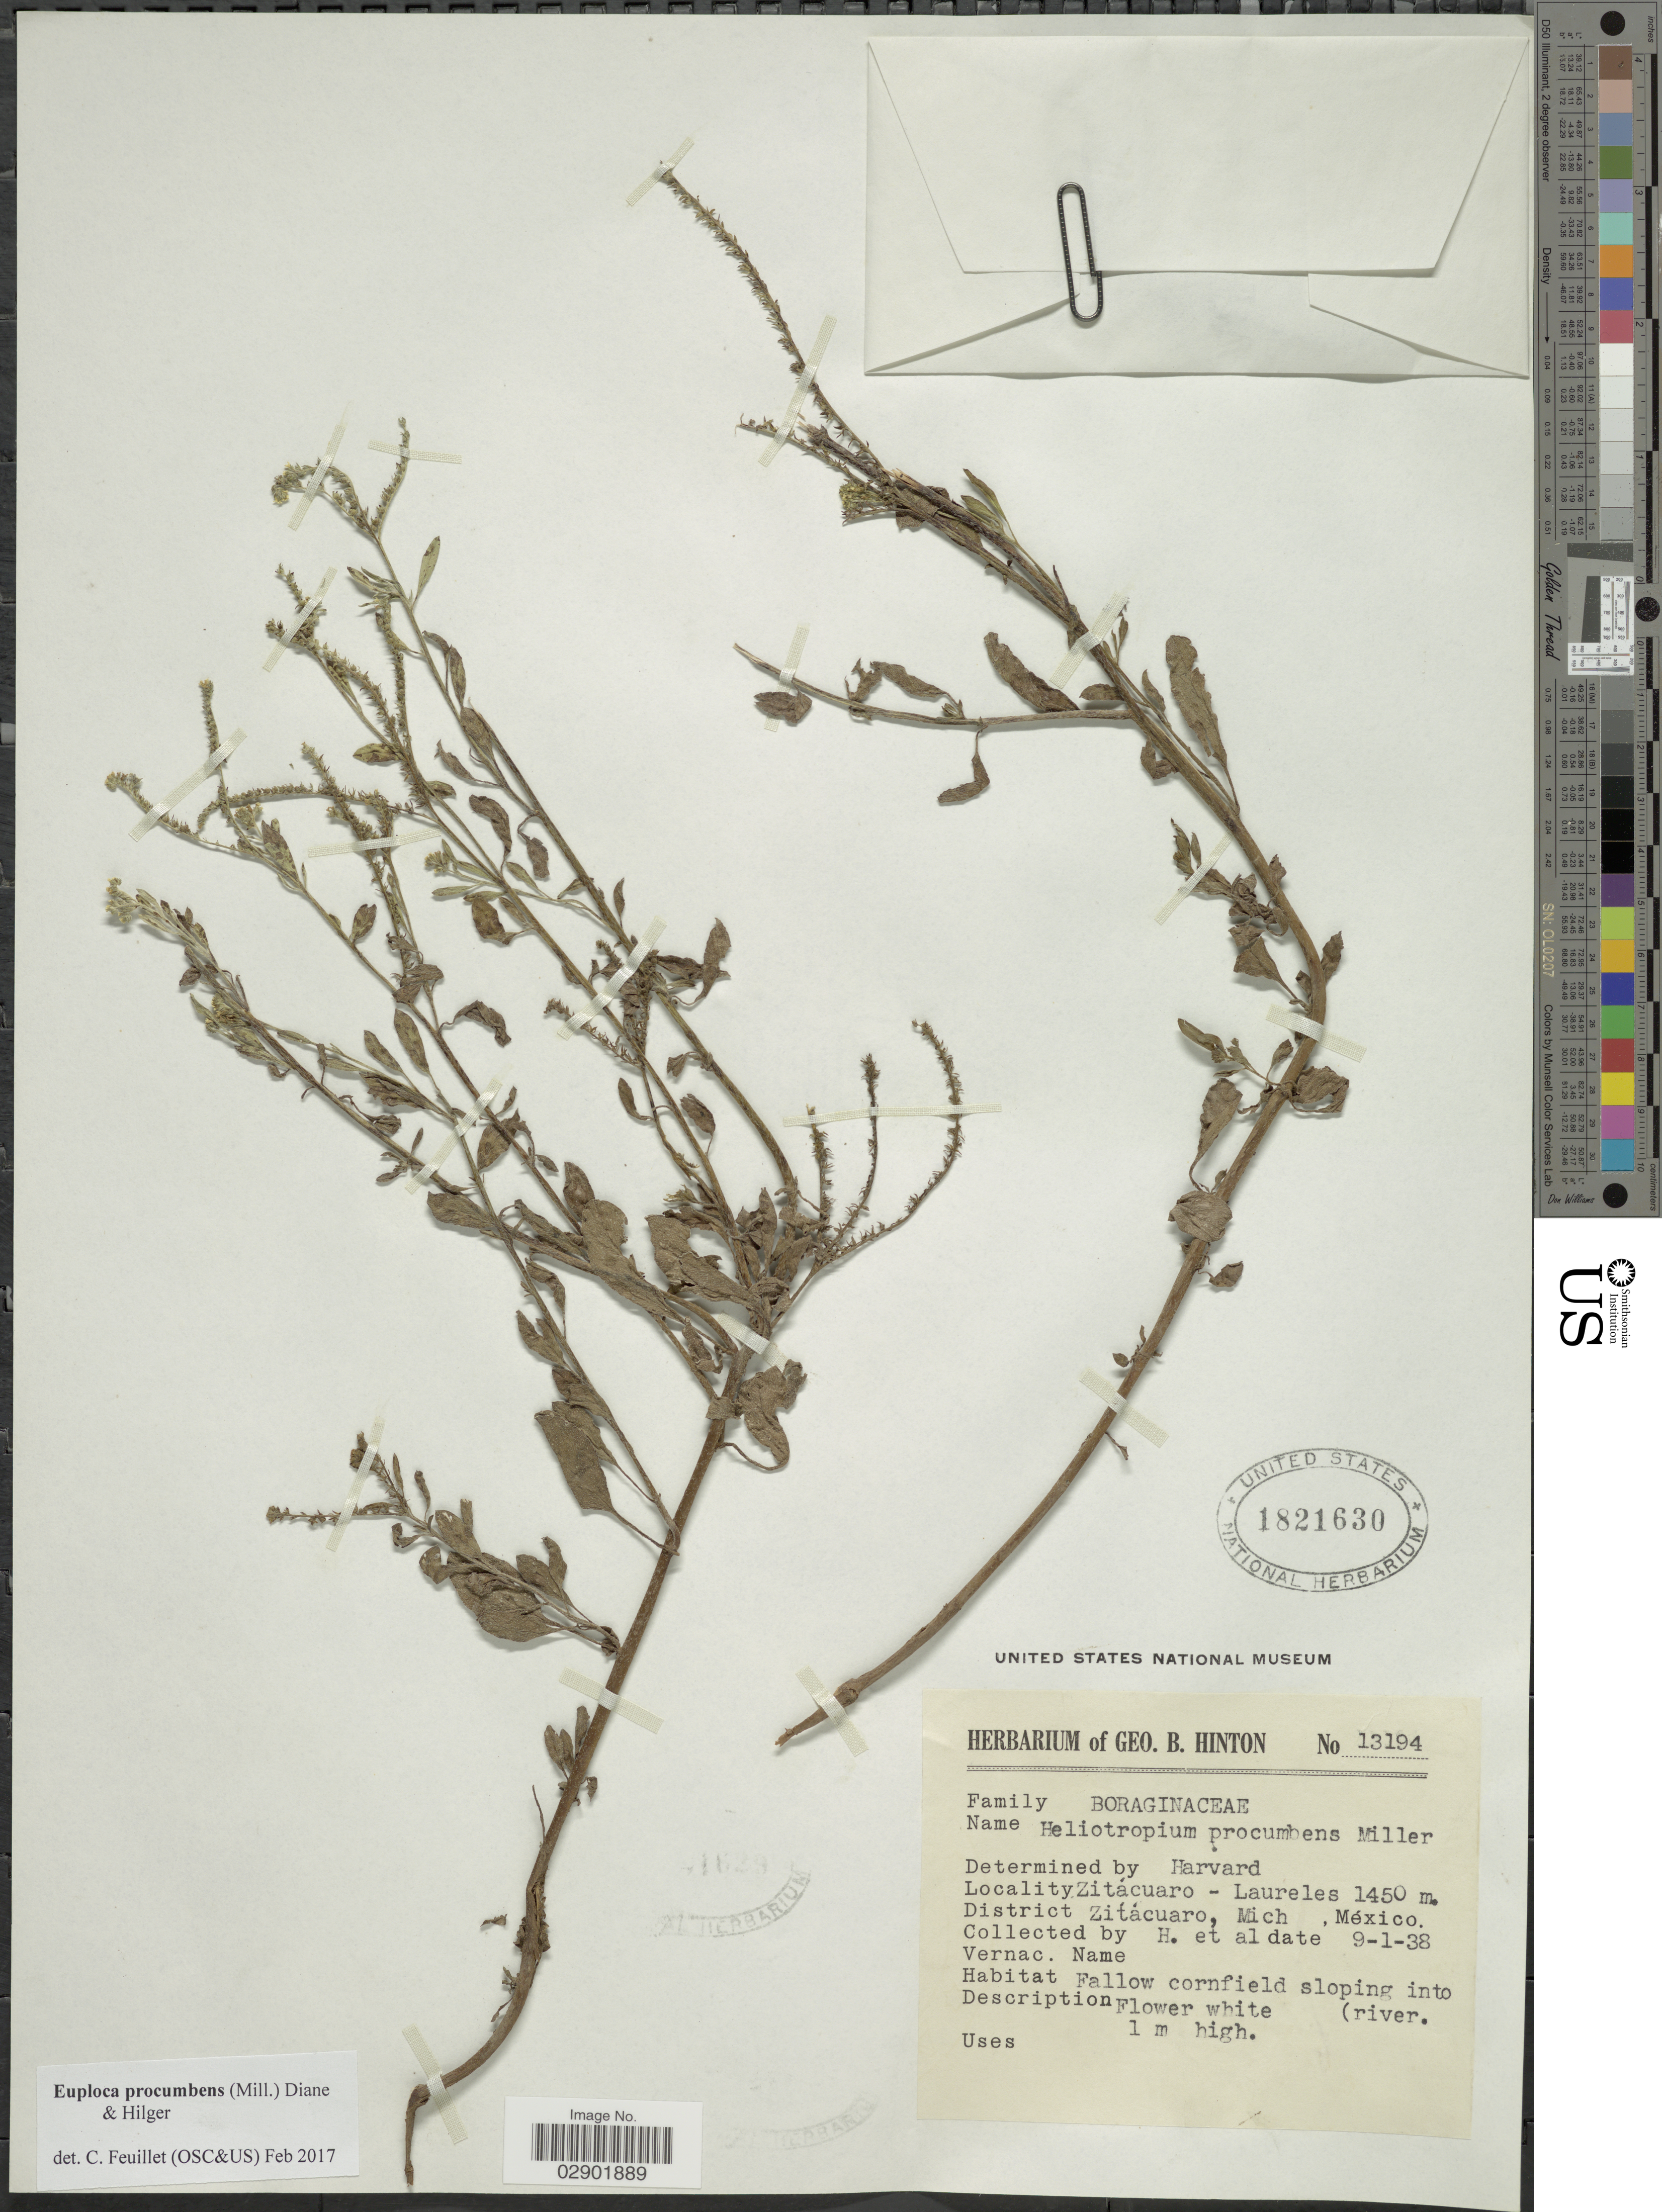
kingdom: Plantae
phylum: Tracheophyta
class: Magnoliopsida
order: Boraginales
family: Heliotropiaceae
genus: Euploca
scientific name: Euploca procumbens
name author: (Mill.) Diane & Hilger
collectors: G. B. Hinton & et al.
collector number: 13194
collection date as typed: Transcribed d/m/y: 9/1/38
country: Mexico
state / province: Michoacán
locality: Zitácuaro- Laureles. District Zitácuaro. Fallow cornfield sloping tino (river.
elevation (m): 1450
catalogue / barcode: US 1821630